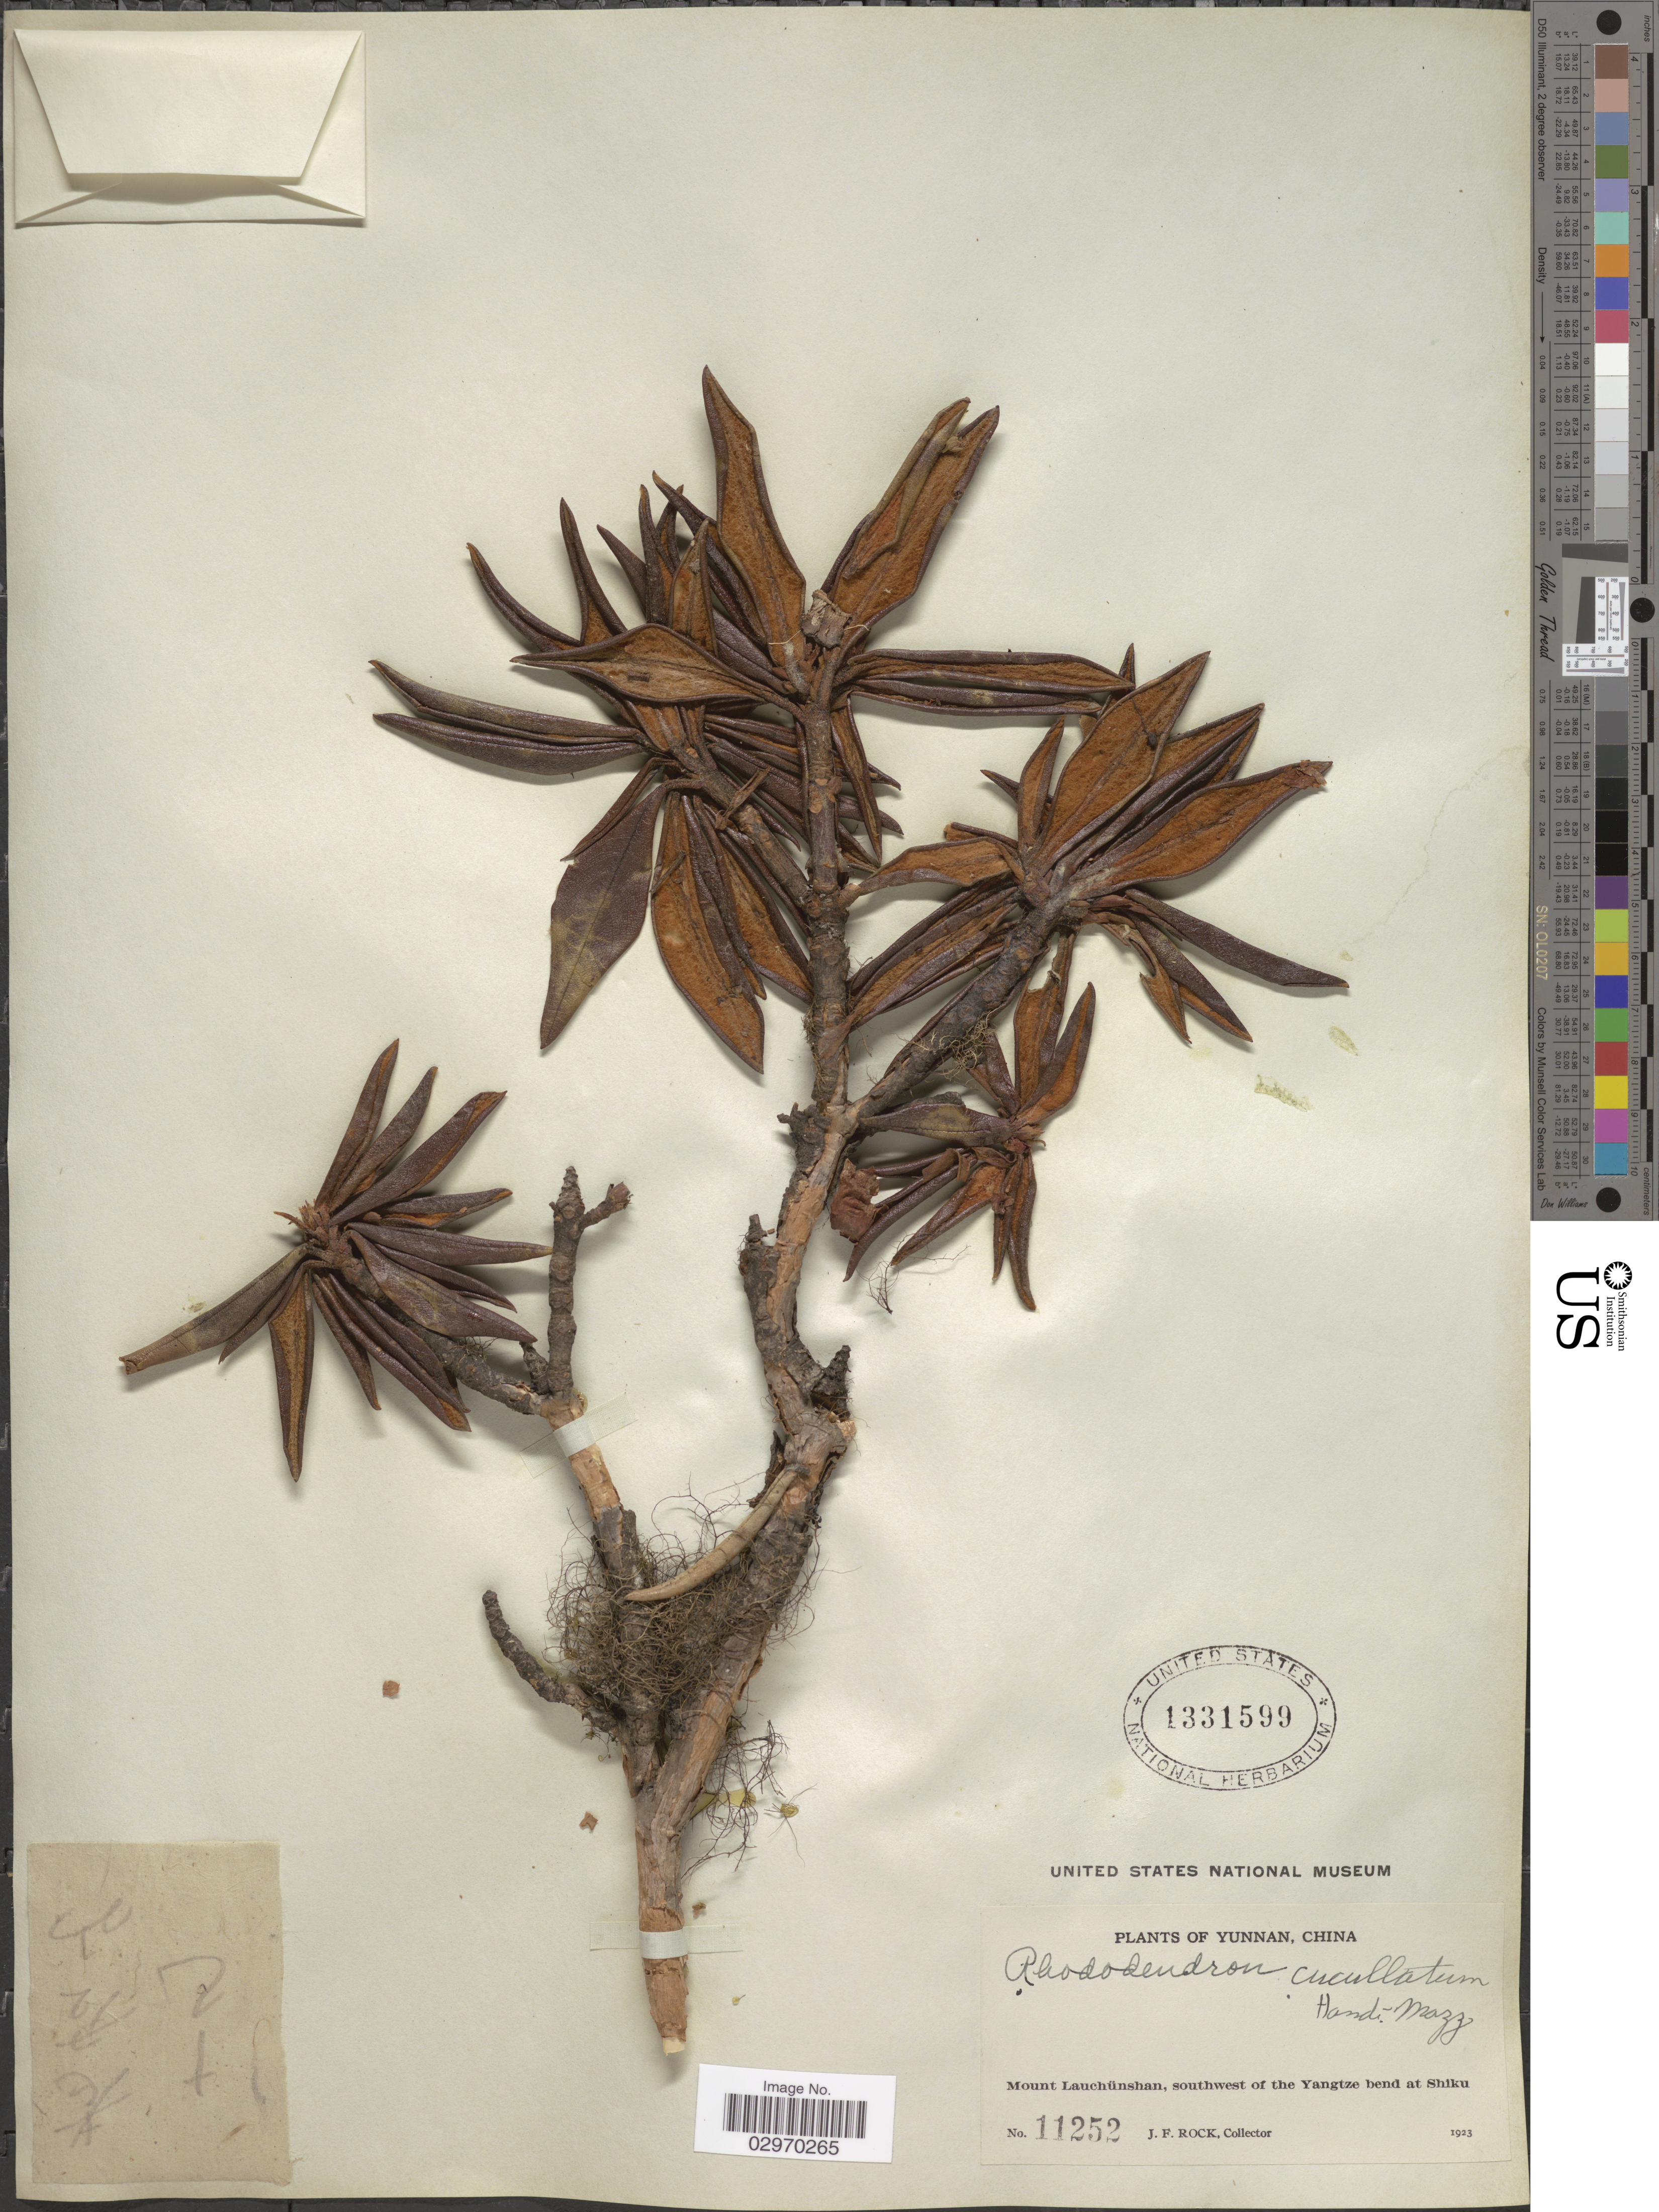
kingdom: Plantae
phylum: Tracheophyta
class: Magnoliopsida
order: Ericales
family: Ericaceae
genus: Rhododendron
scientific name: Rhododendron cucullatum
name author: Hand.-Mazz.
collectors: J. Rock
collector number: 11252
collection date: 1923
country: China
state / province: Yunnan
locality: Mount Lauchünshan, southwest of the Yangtze bend at Shiku.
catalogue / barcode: US 1331599